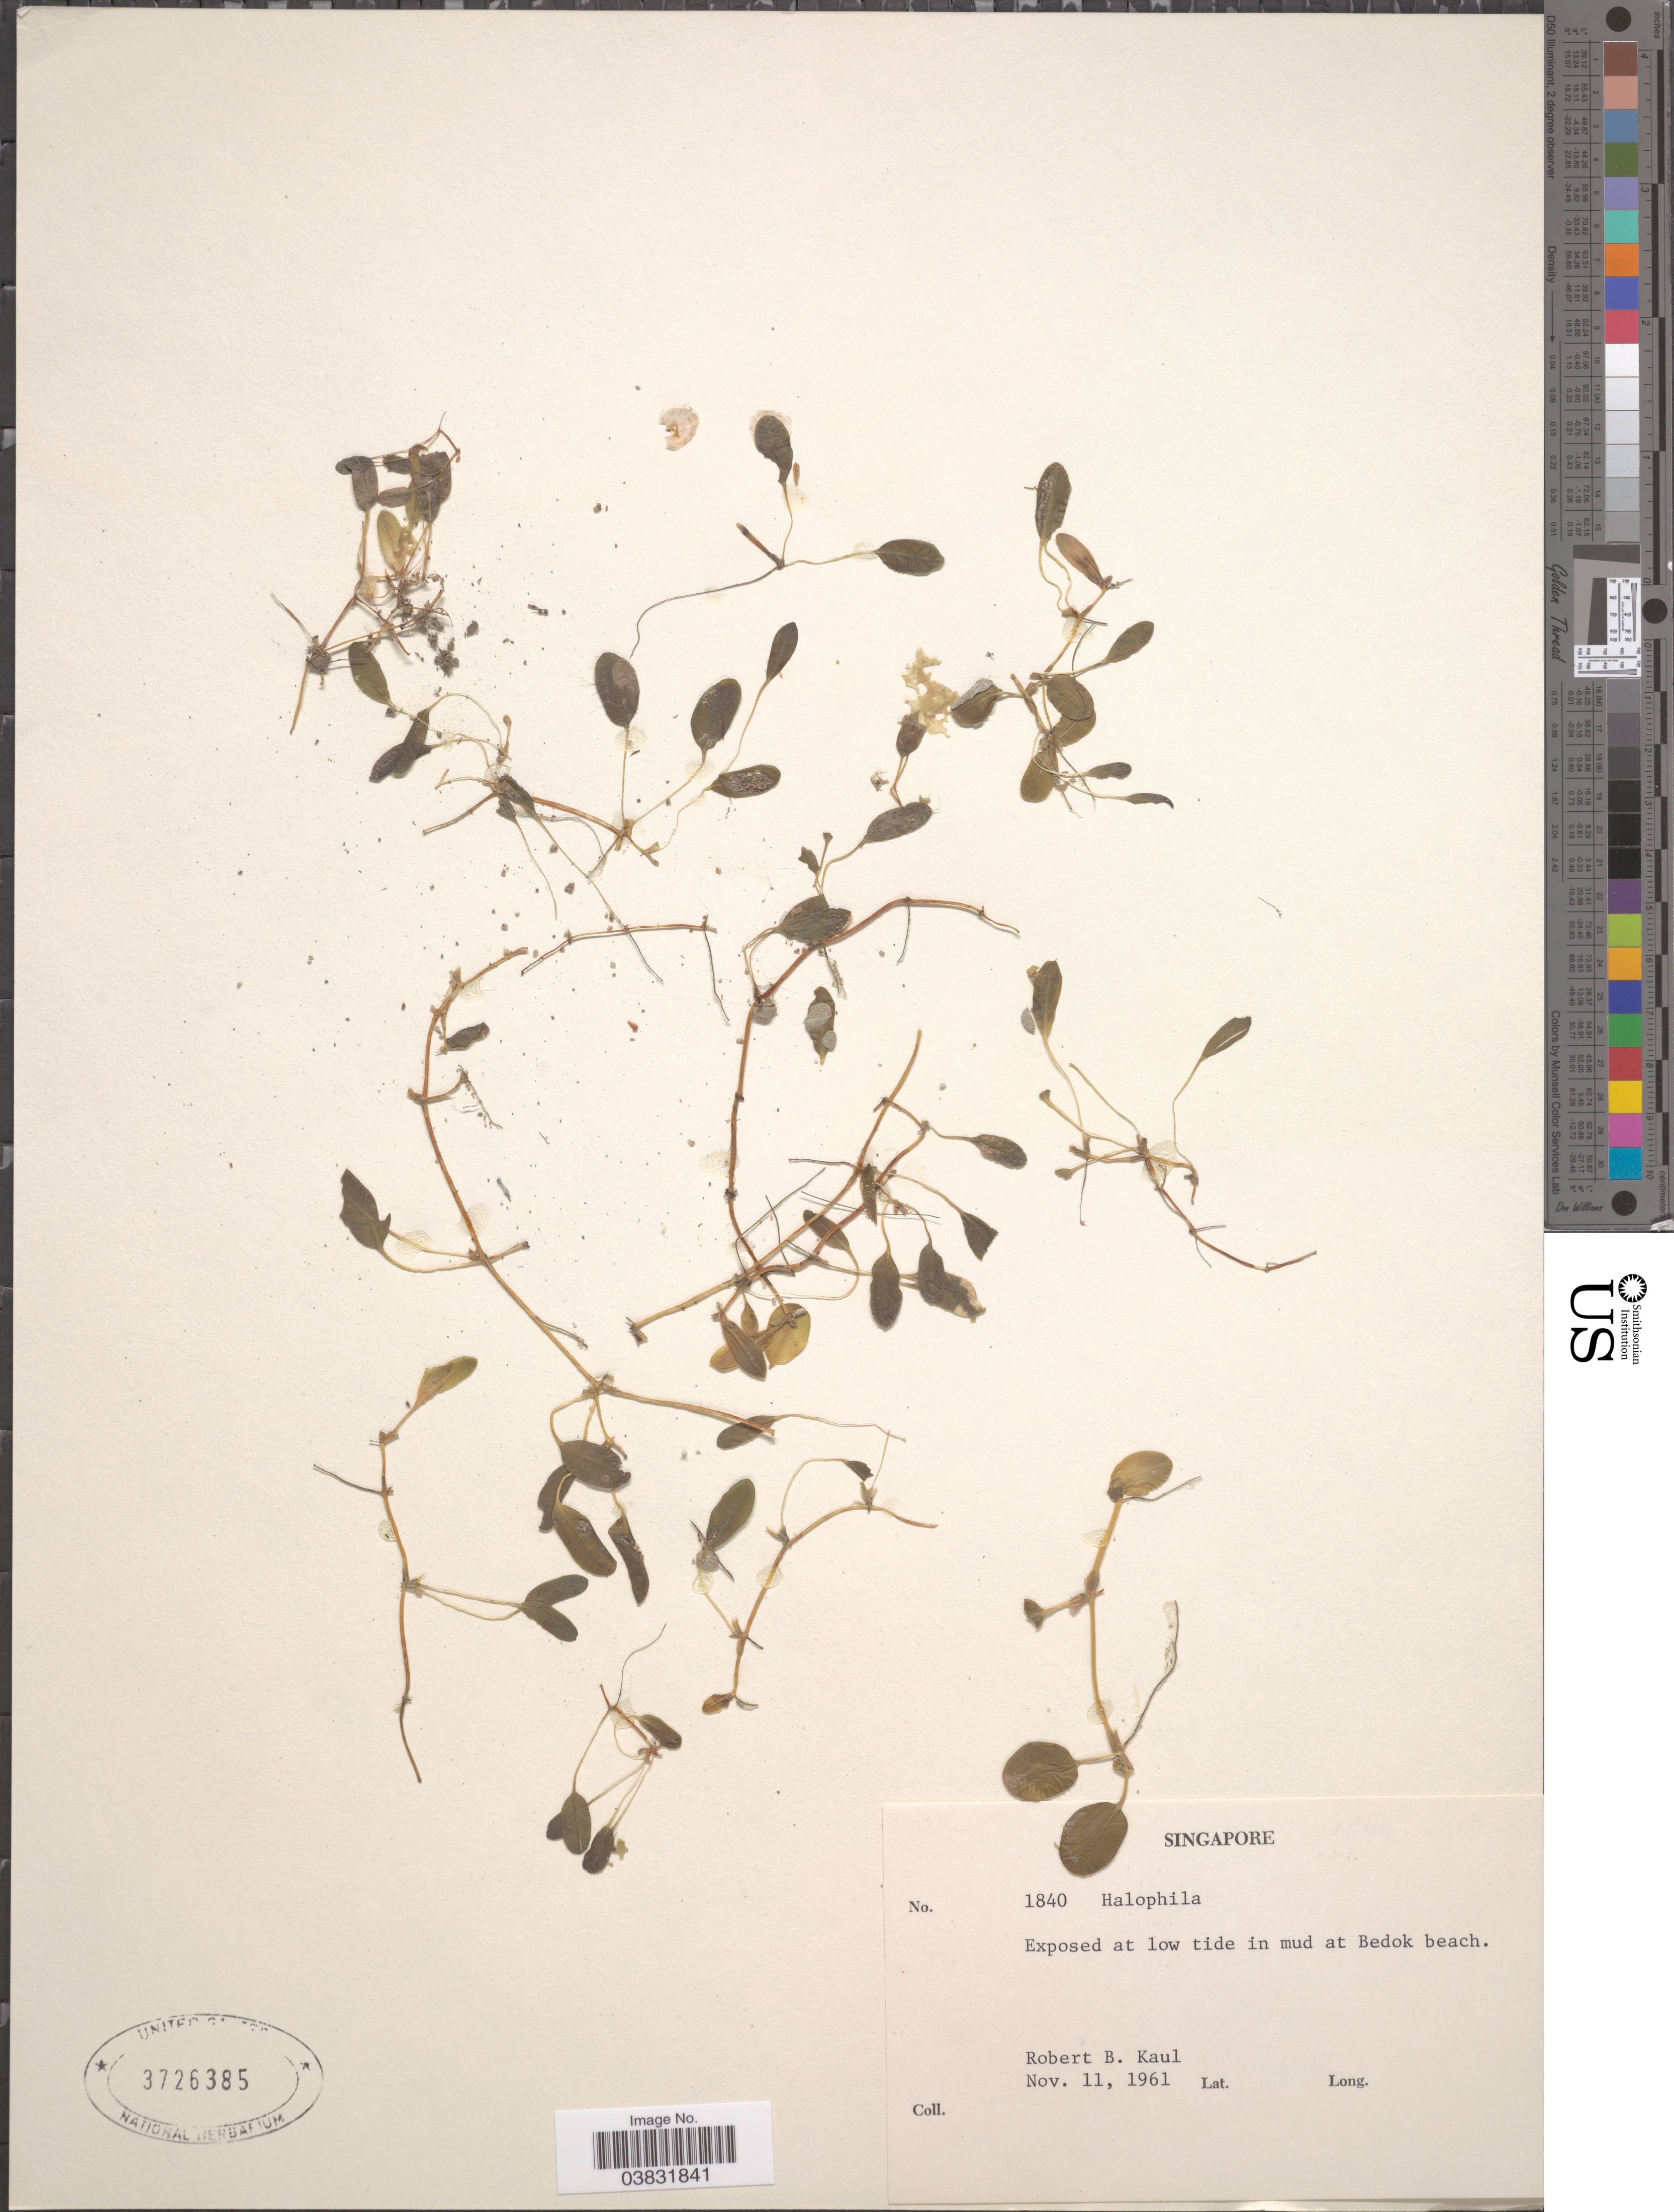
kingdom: Plantae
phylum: Tracheophyta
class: Liliopsida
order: Alismatales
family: Hydrocharitaceae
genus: Halophila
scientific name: Halophila sp.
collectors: R. Kaul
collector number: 1840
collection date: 1961-11-11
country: Singapore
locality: Exposed at low tide in mud at Bedok beach.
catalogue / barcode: US 3726385